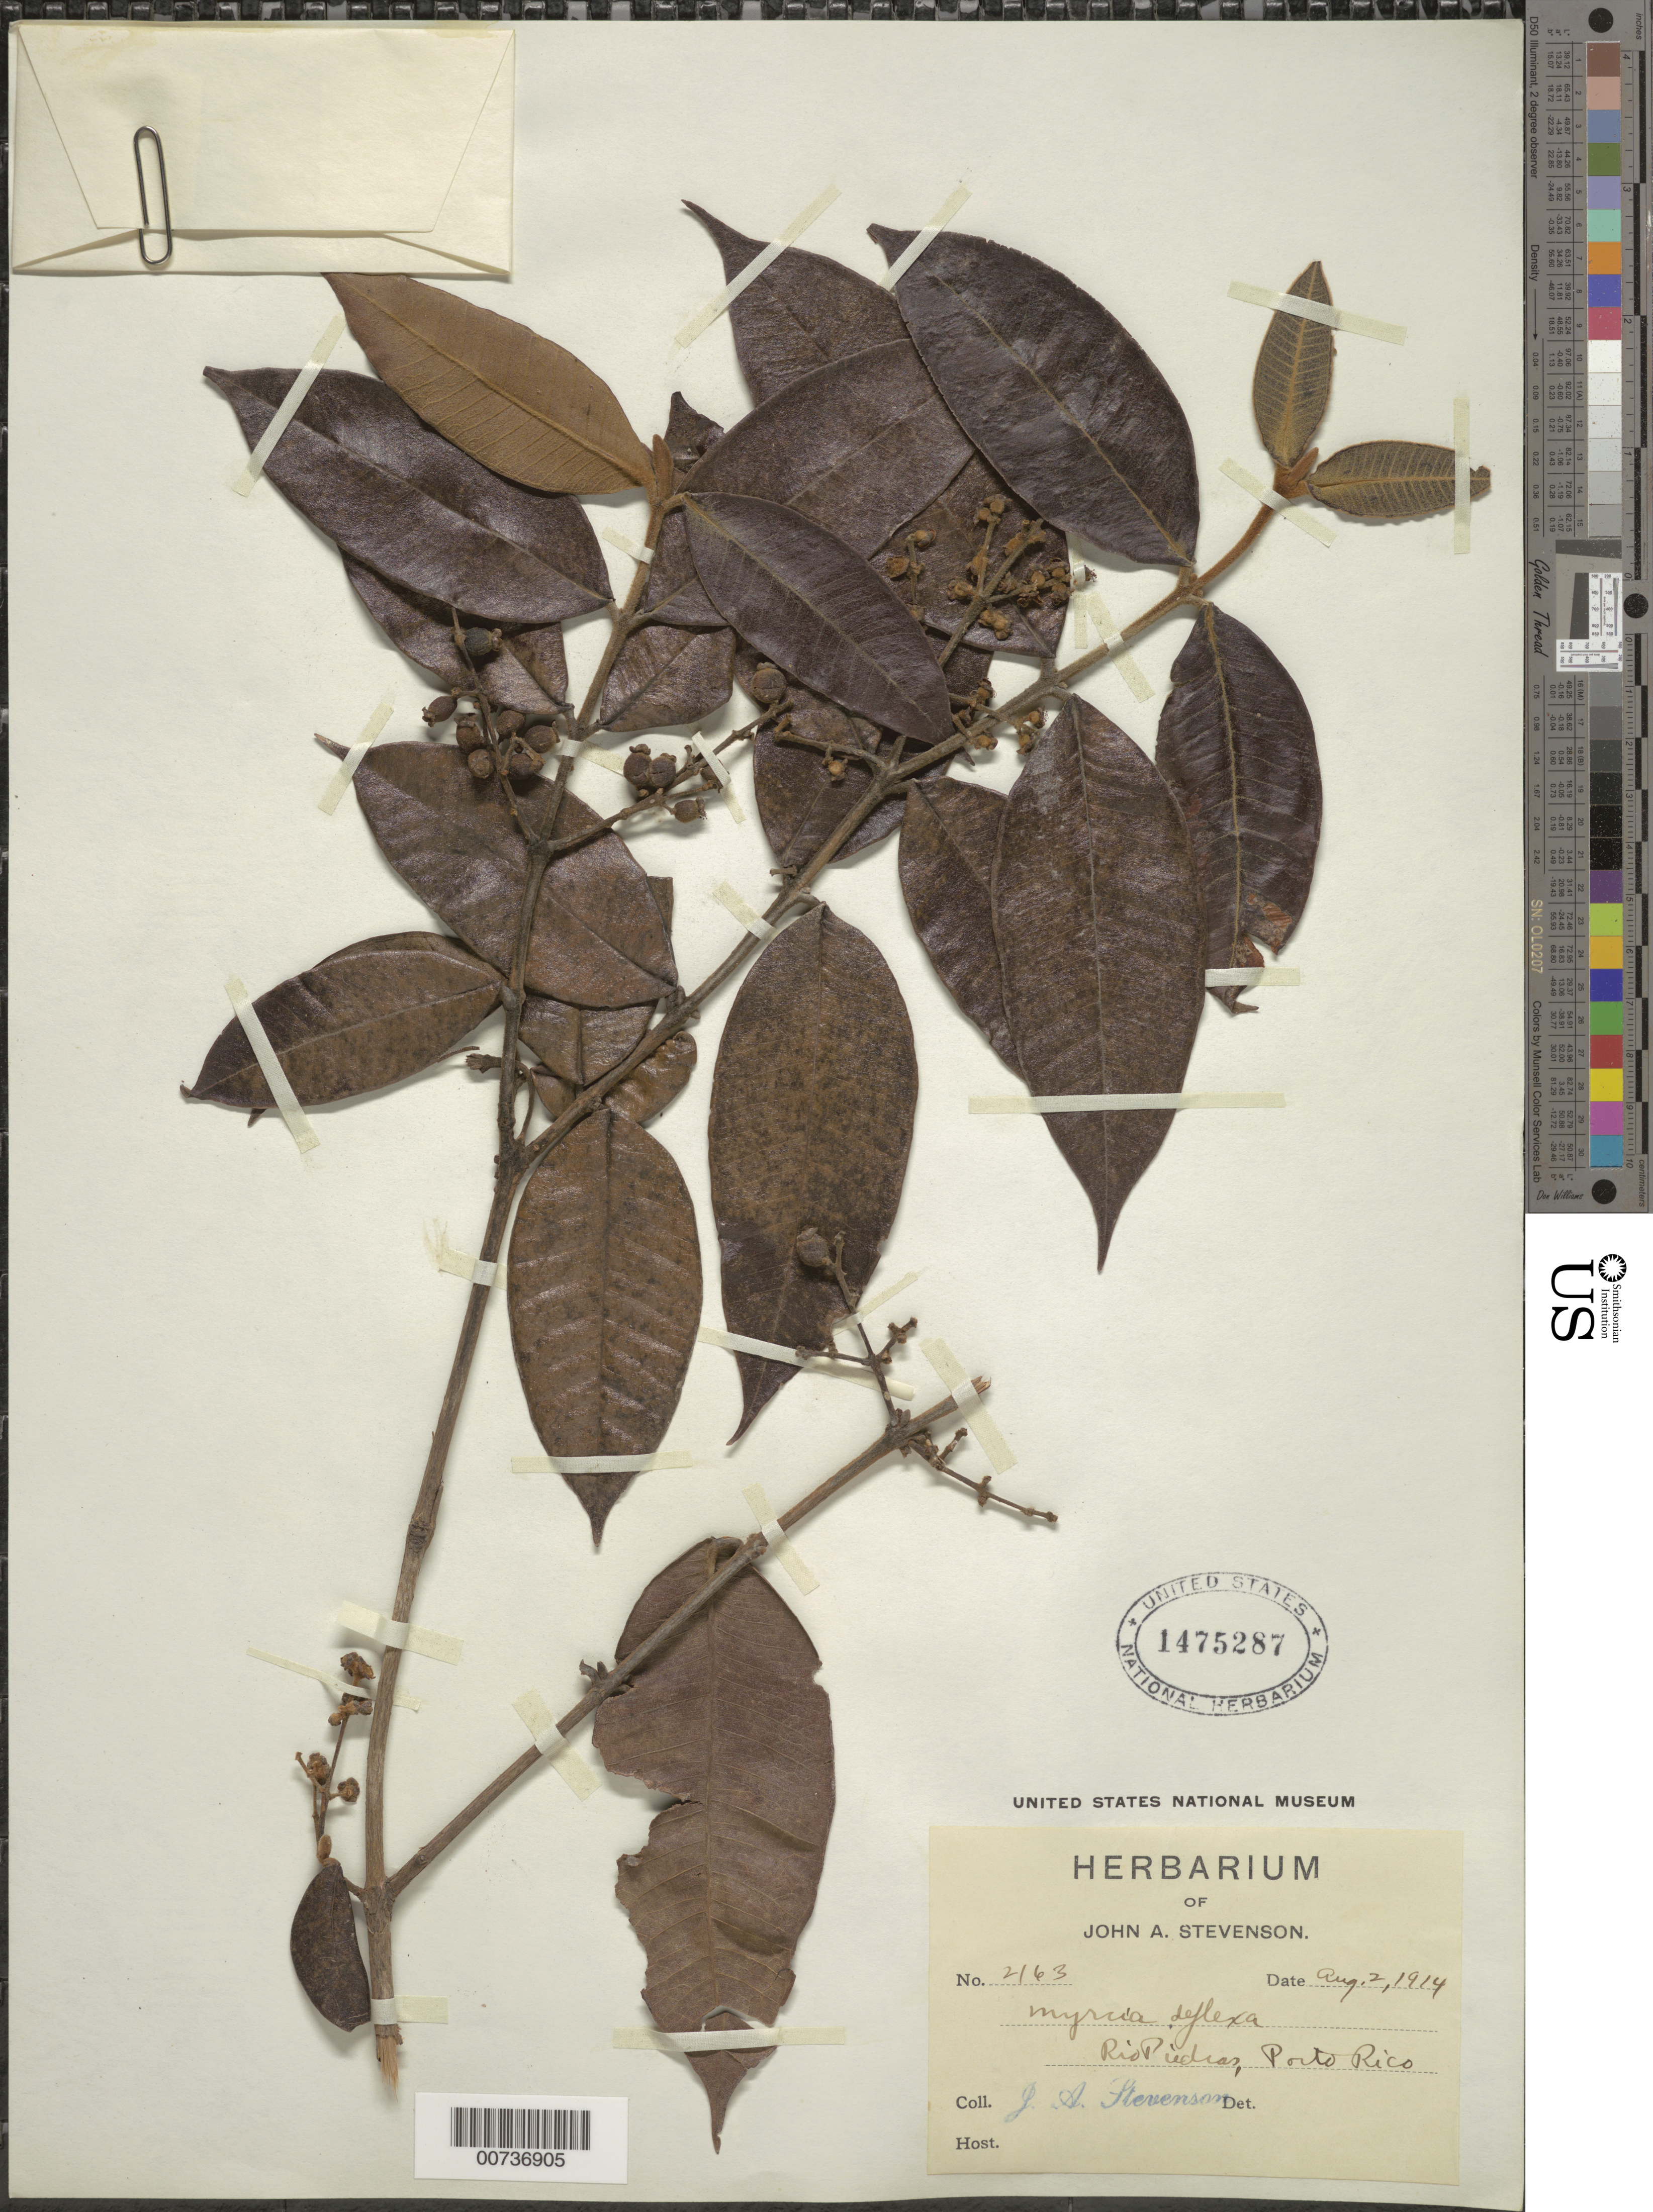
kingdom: Plantae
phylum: Tracheophyta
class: Magnoliopsida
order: Myrtales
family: Myrtaceae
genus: Myrcia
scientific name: Myrcia deflexa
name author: (Poir.) DC.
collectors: J. Stevenson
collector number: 463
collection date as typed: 02 Aug 1914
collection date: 1914-08-02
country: Puerto Rico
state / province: San Juan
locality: Rio Piedras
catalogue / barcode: US 1475287